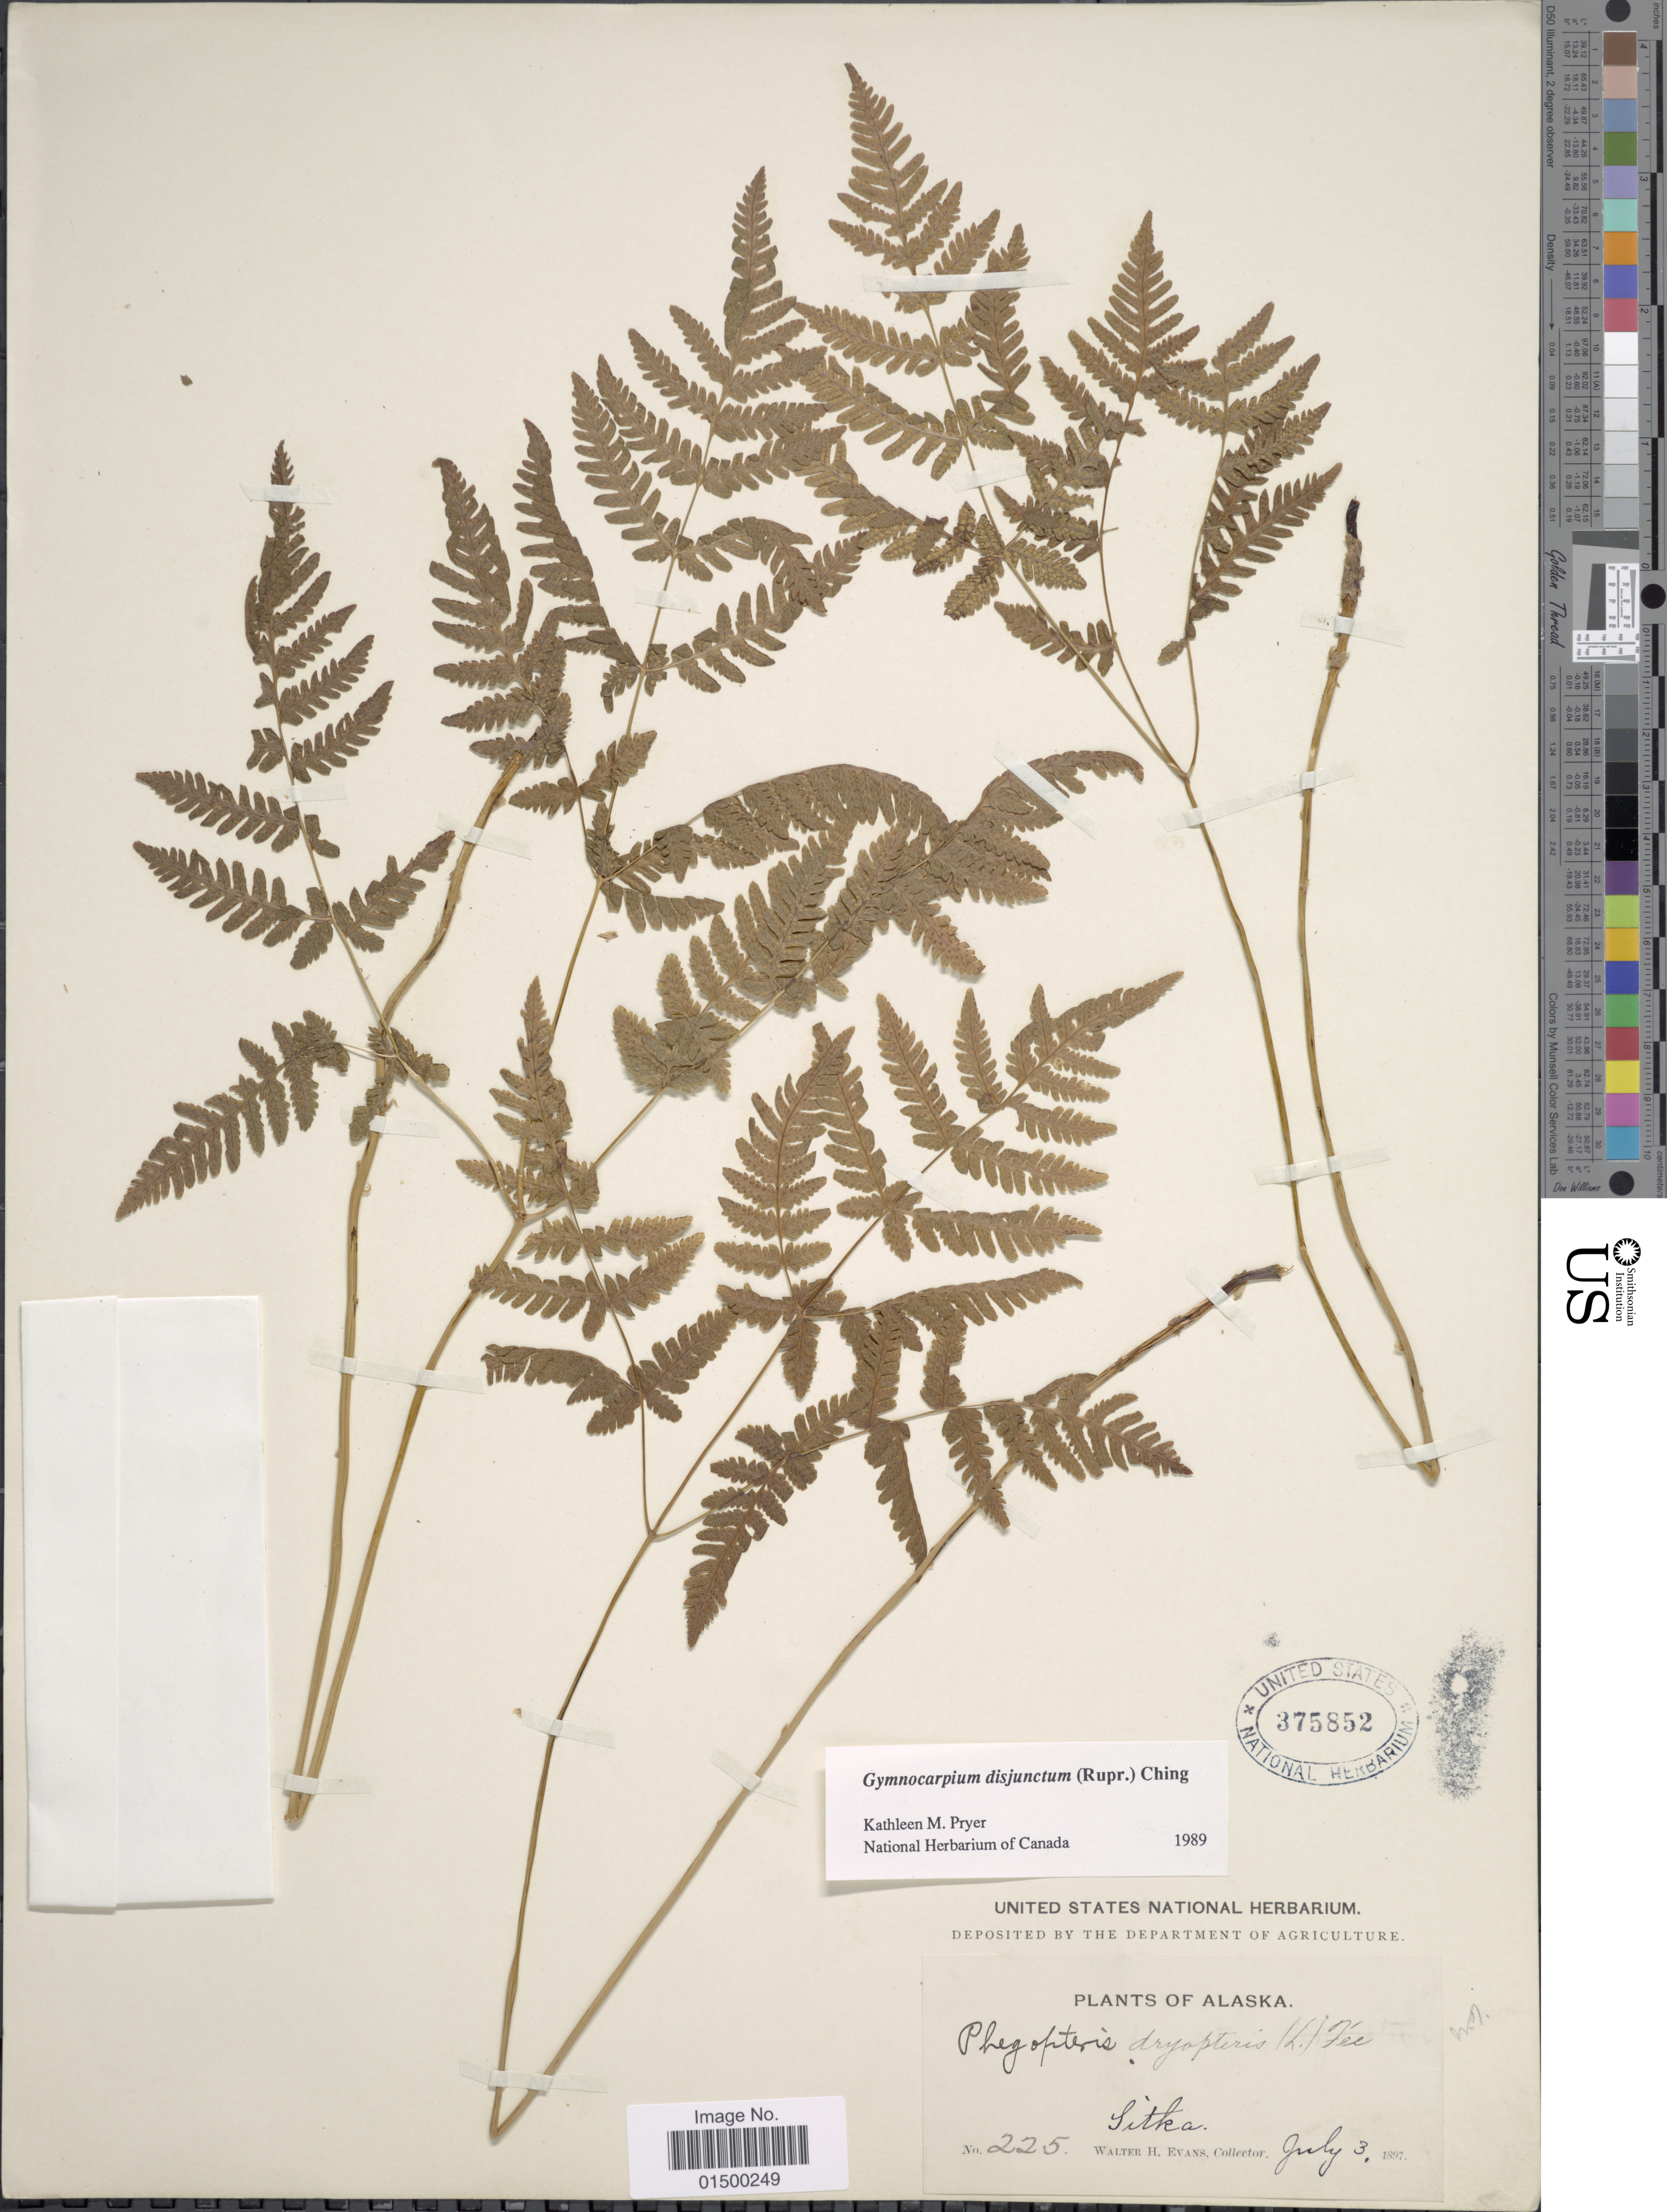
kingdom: Plantae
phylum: Tracheophyta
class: Polypodiopsida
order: Polypodiales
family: Cystopteridaceae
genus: Gymnocarpium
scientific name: Gymnocarpium disjunctum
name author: (Rupr.) Ching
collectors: W. H. Evans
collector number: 225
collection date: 1897-07-03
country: United States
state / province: Alaska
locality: Sitka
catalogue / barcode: US 375852